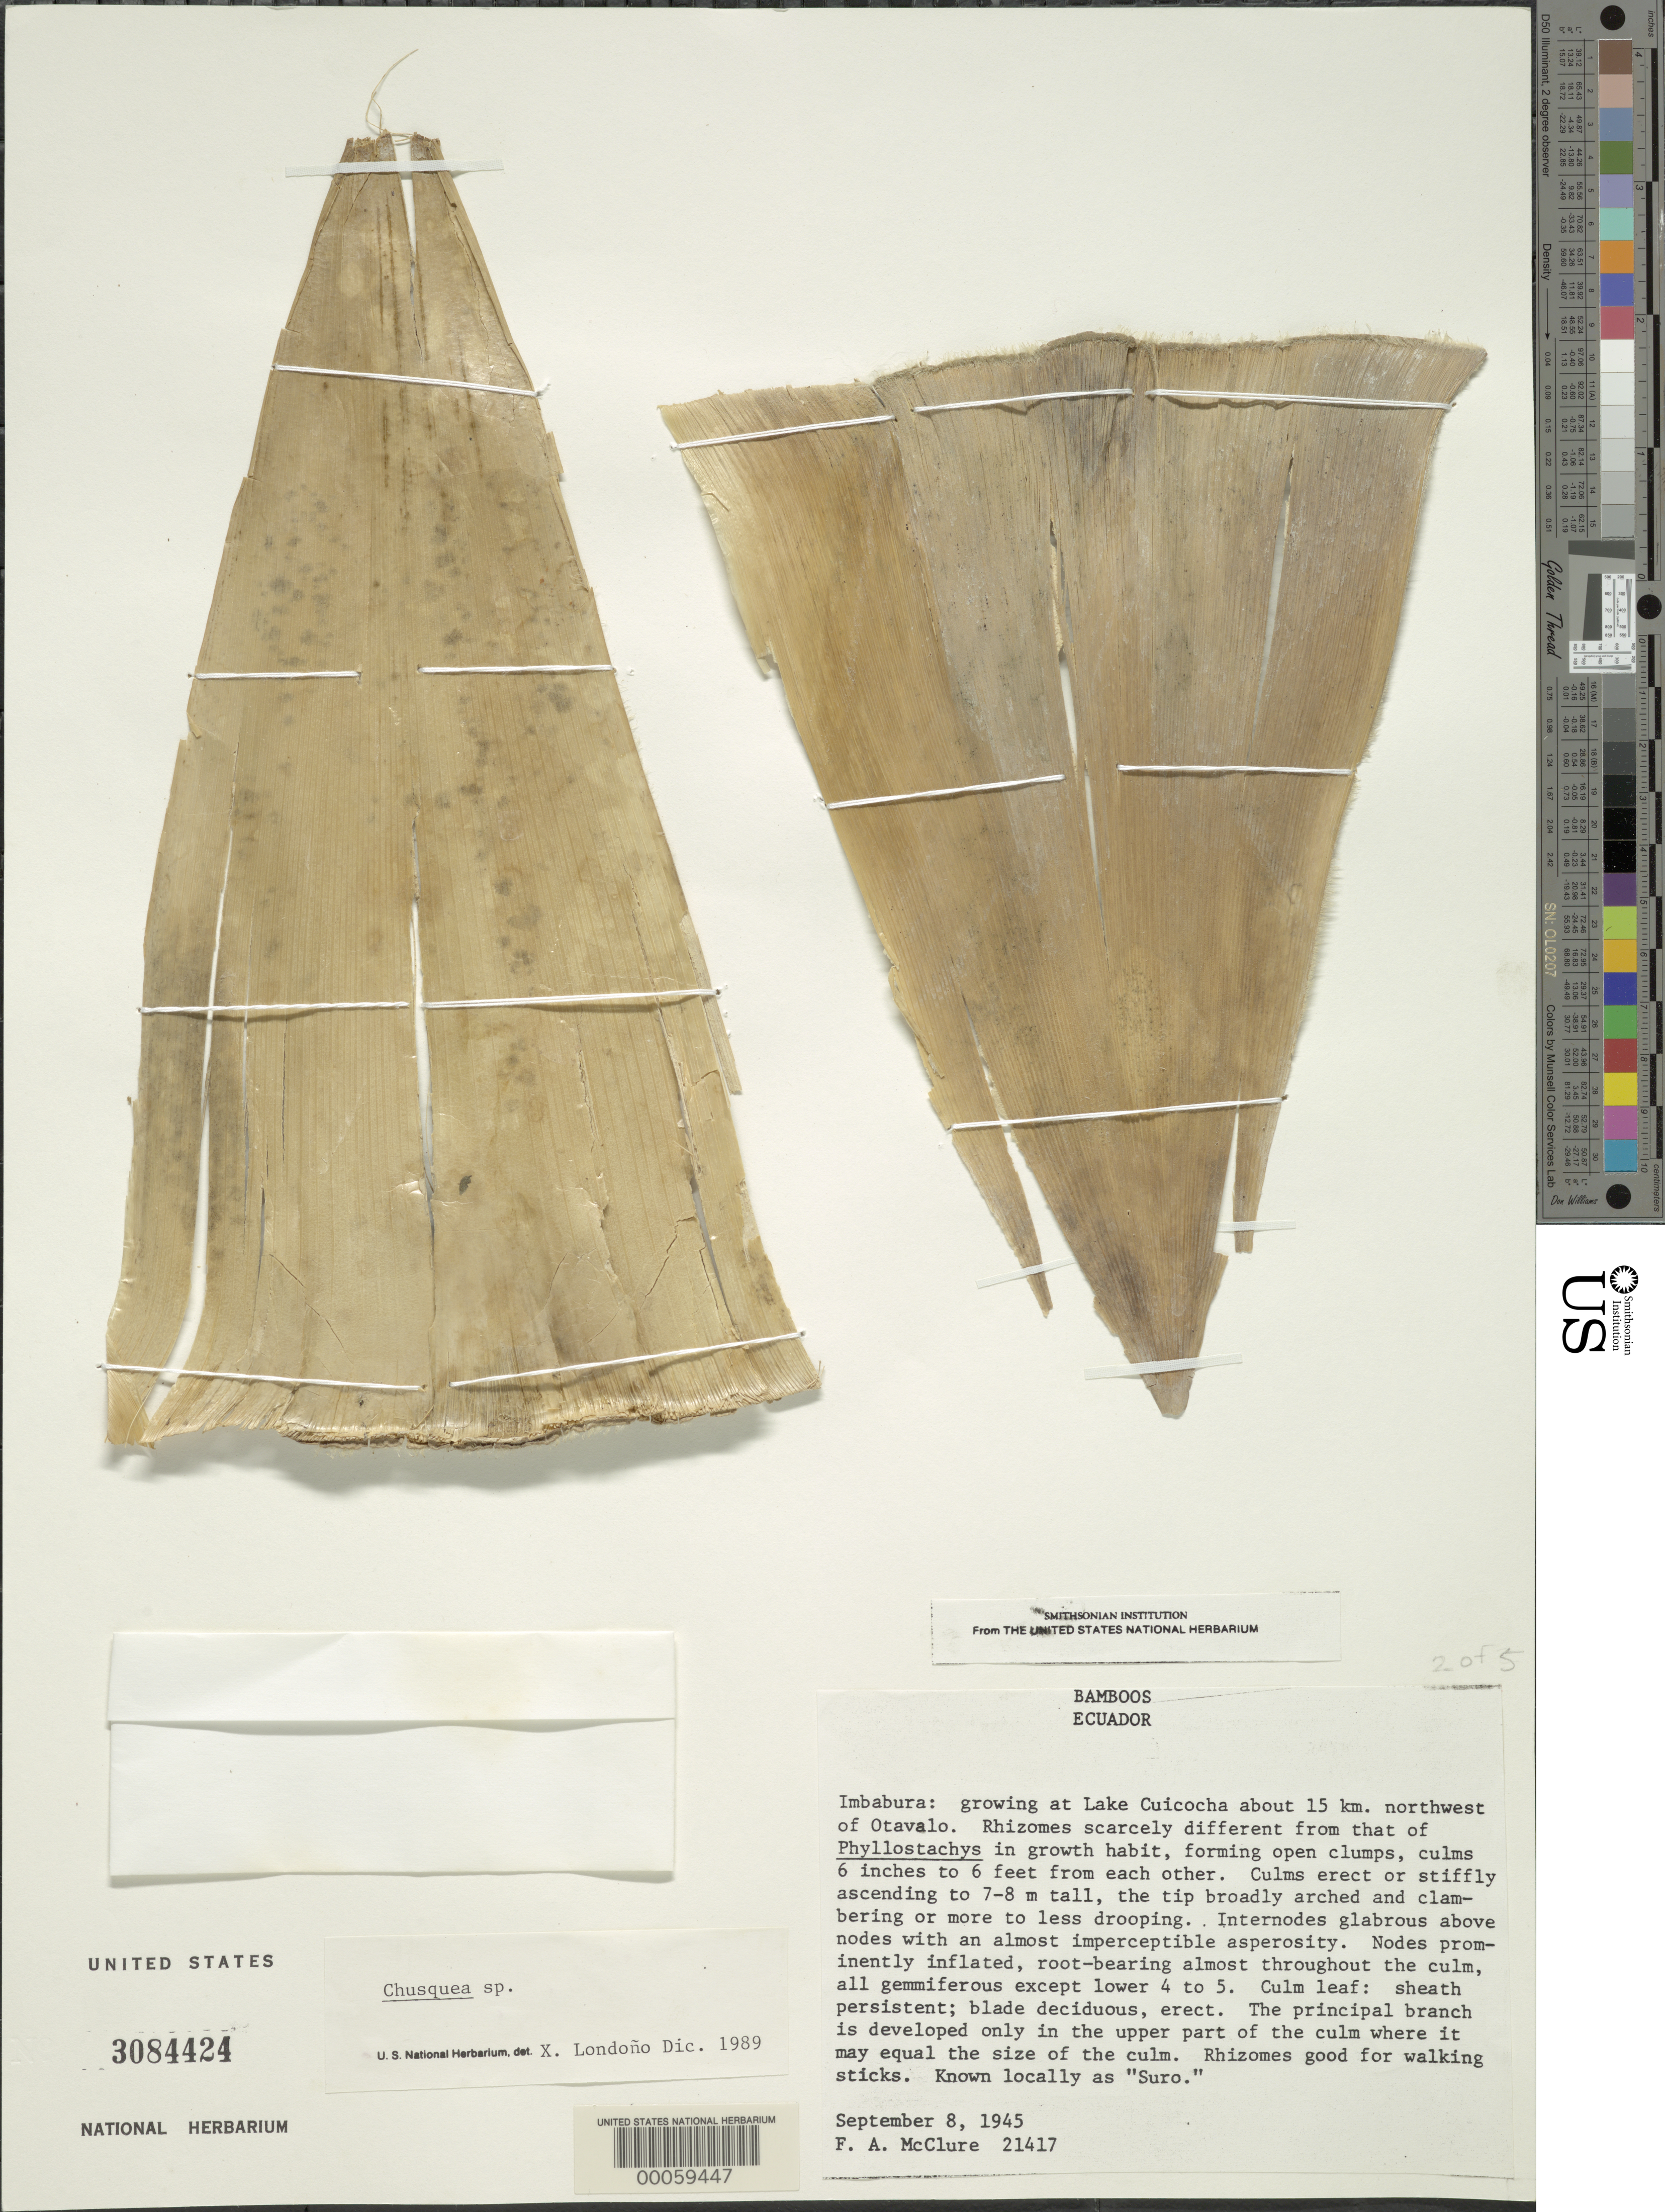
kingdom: Plantae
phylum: Tracheophyta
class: Liliopsida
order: Poales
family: Poaceae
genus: Chusquea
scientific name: Chusquea sp.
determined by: Londoño, X., (TULV), Jardin Botanico "Juan Maria Cespedes"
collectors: F. A. McClure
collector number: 21417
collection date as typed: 08 Sep 1945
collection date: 1945-09-08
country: Ecuador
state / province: Imbabura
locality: Lake Cuicocha, ca. 15 km NW of Otavalo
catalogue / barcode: US 3084424